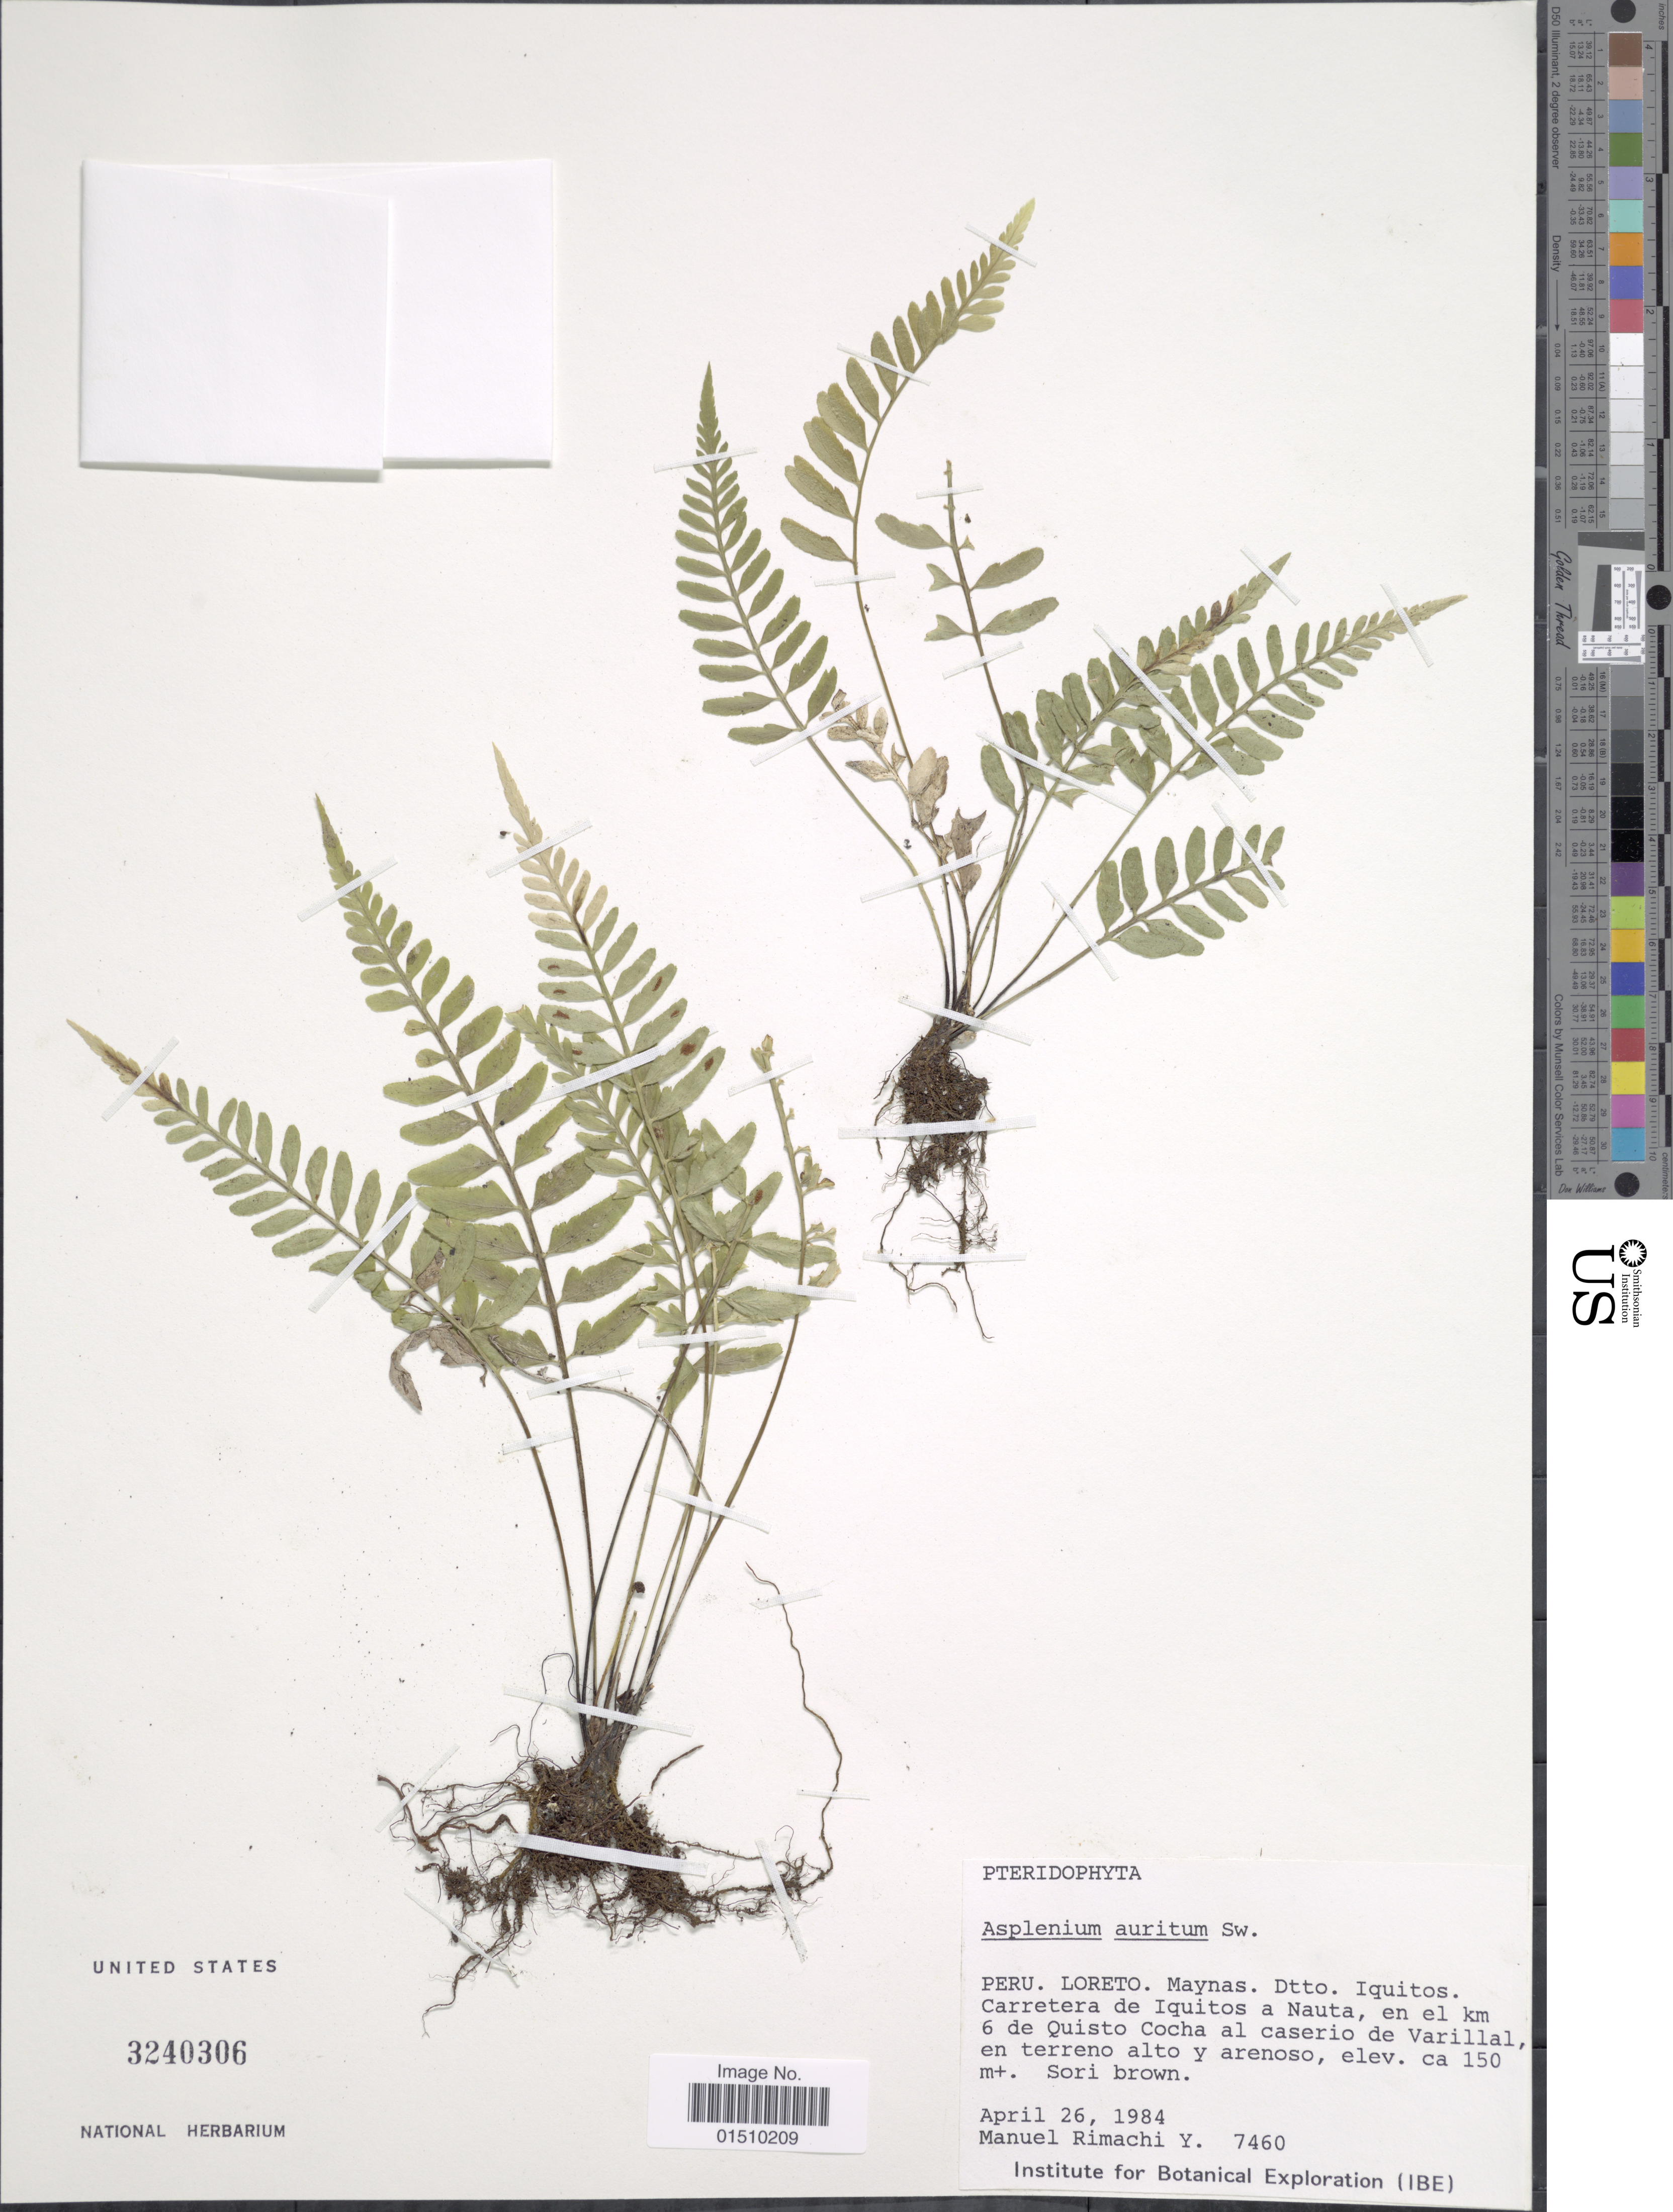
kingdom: Plantae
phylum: Tracheophyta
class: Polypodiopsida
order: Polypodiales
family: Aspleniaceae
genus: Asplenium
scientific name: Asplenium auritum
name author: Sw.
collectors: M. Rimachi Y.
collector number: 7460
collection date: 1984-04-26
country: Peru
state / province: Loreto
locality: Peru, Maynas. Dtto. Iquitos Carretera de Iquitos a Nauta, en el km 6 de Quista Cocha al caserio de Varillal, en entre alto y arenoso.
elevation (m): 150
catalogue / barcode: US 3240306